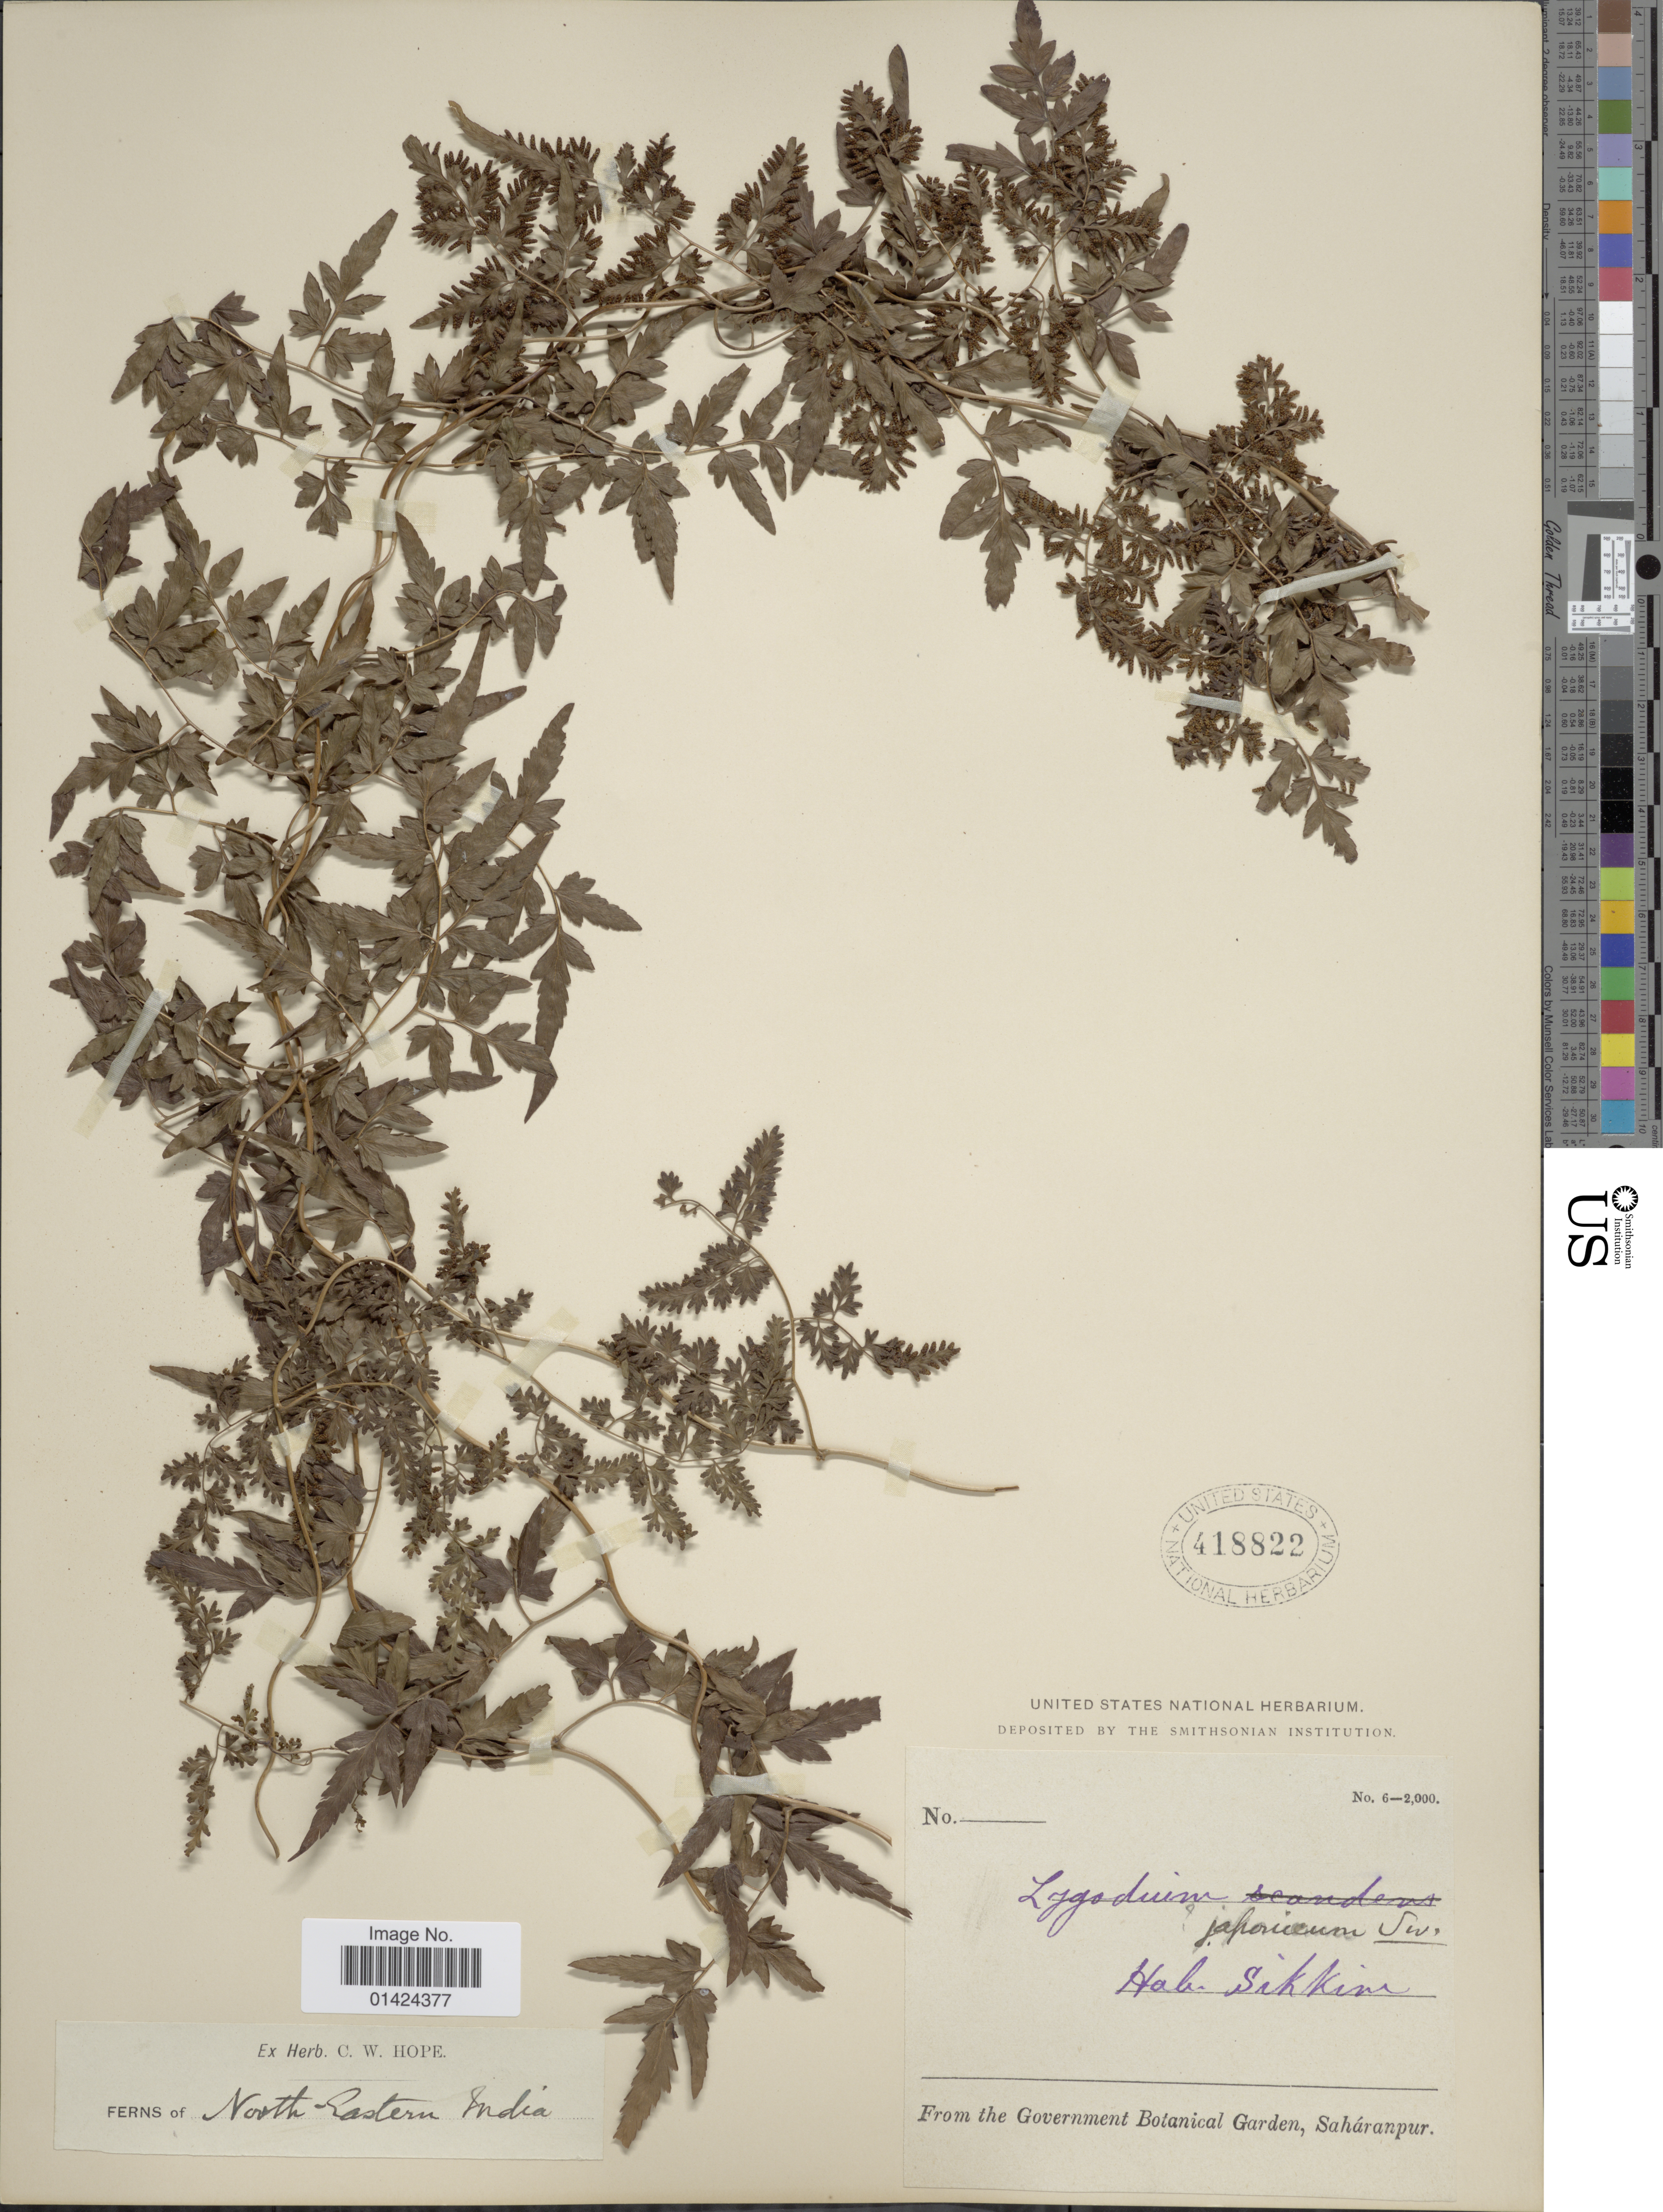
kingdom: Plantae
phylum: Tracheophyta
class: Polypodiopsida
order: Schizaeales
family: Lygodiaceae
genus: Lygodium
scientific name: Lygodium japonicum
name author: (Thunb.) Sw.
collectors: ex herb. C. W. Hope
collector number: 6-2000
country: India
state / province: Sikkim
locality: North-eastern India.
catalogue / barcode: US 418822